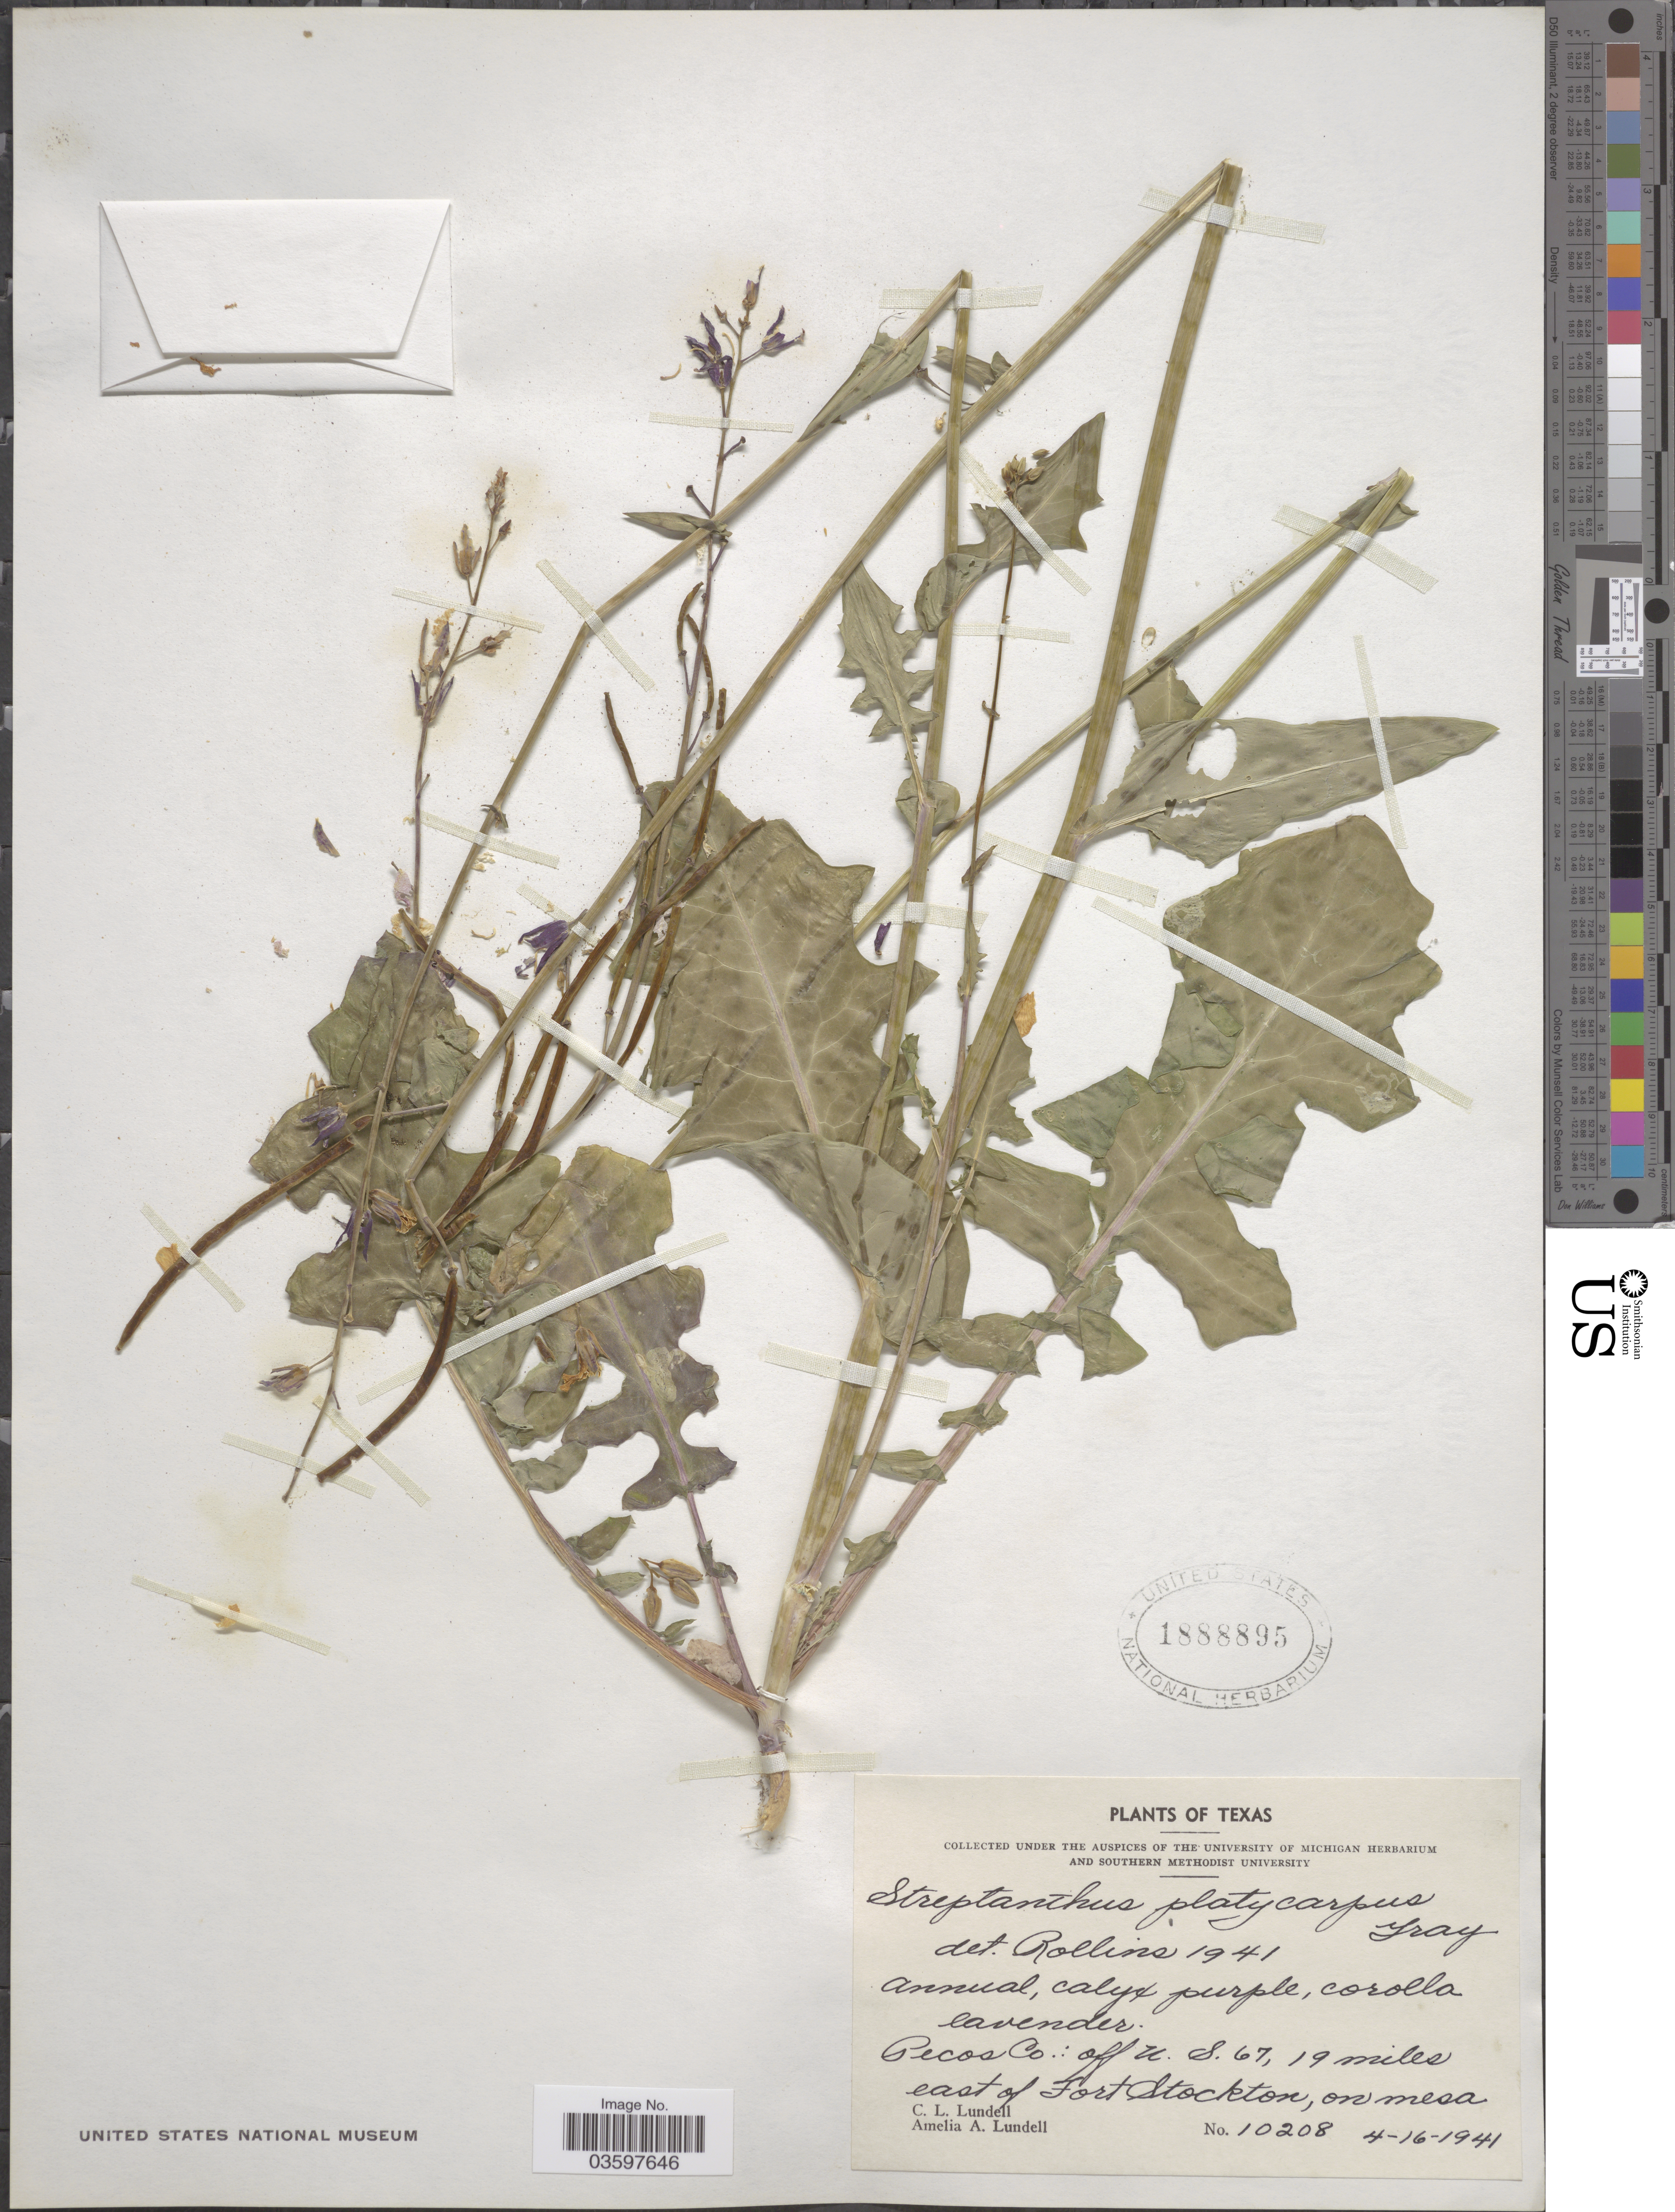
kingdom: Plantae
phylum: Tracheophyta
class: Magnoliopsida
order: Brassicales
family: Brassicaceae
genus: Streptanthus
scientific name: Streptanthus platycarpus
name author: A. Gray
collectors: C. L. Lundell & A. A. Lundell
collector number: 10208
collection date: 1941-04-16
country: United States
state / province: Texas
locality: Pecos Co.: off N.S. 67, 19 miles east of Fort Stockton, on mesa.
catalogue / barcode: US 1888895